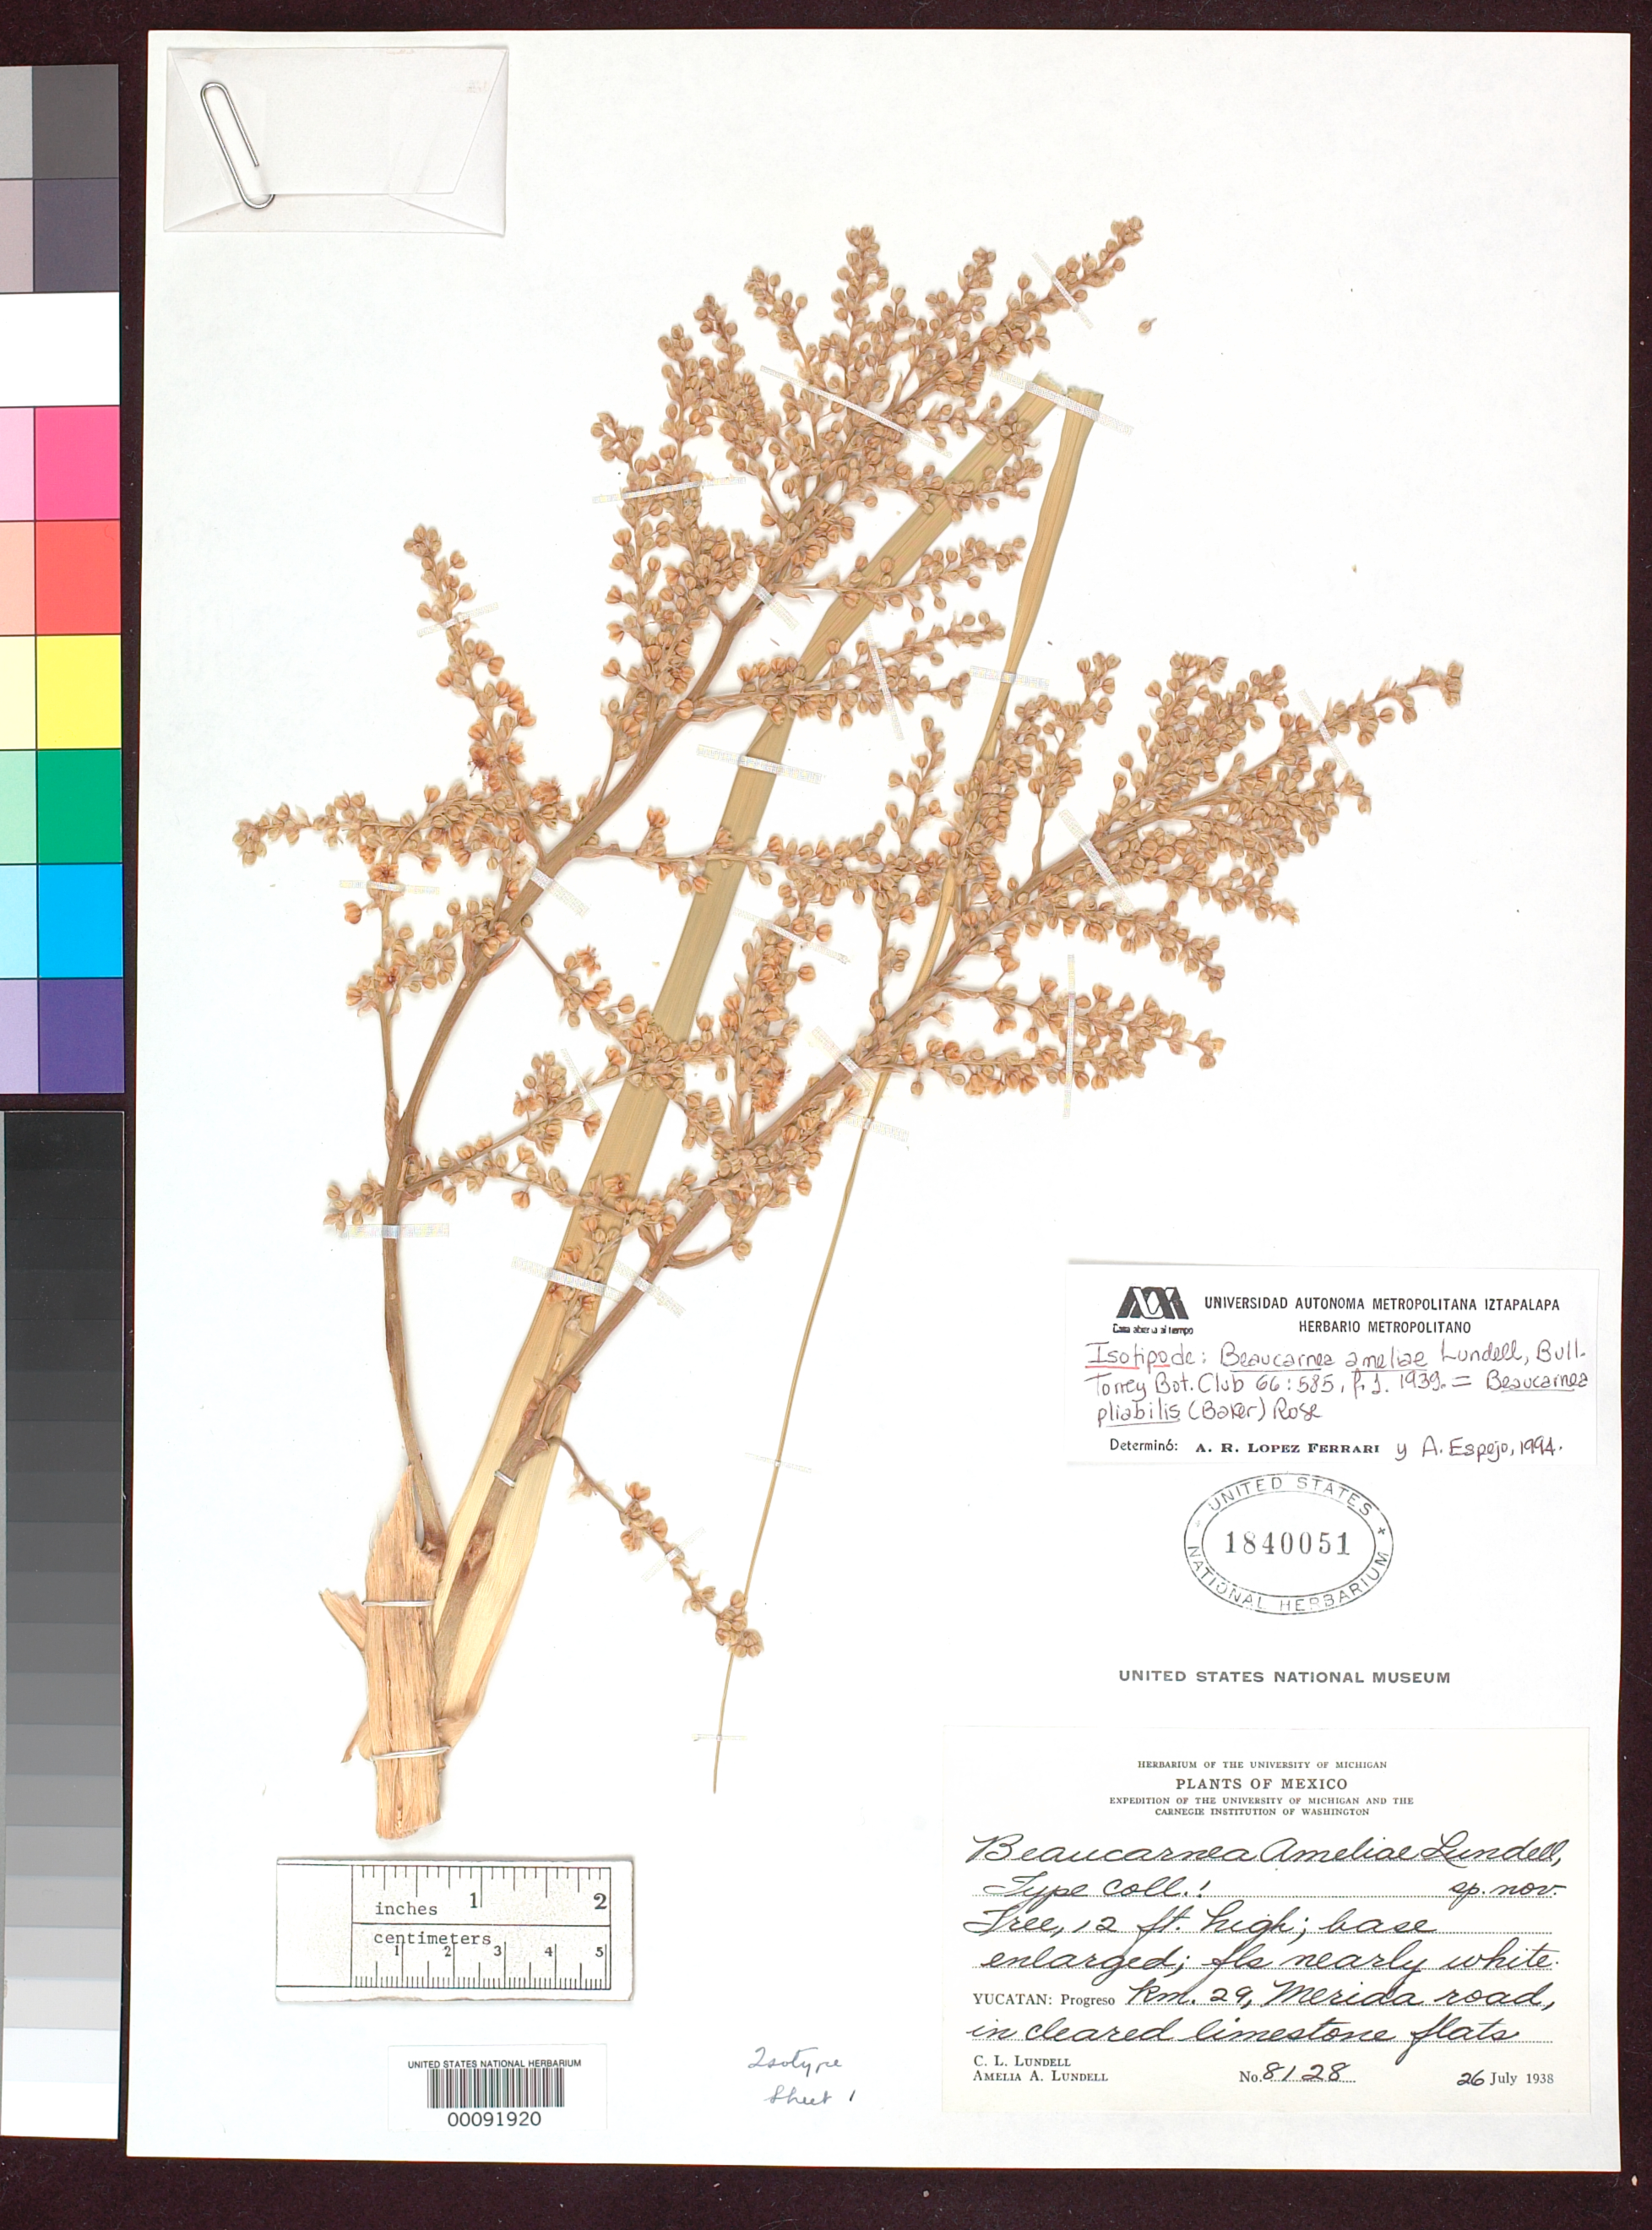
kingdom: Plantae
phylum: Tracheophyta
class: Liliopsida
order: Asparagales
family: Asparagaceae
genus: Beaucarnea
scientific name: Beaucarnea ameliae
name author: Lundell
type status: Isotype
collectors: C. L. Lundell & A. A. Lundell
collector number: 8128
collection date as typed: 26 Jul 1938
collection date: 1938-07-26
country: Mexico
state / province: Yucatán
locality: Progresso, km 29, Merida Road.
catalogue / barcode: US 1840051